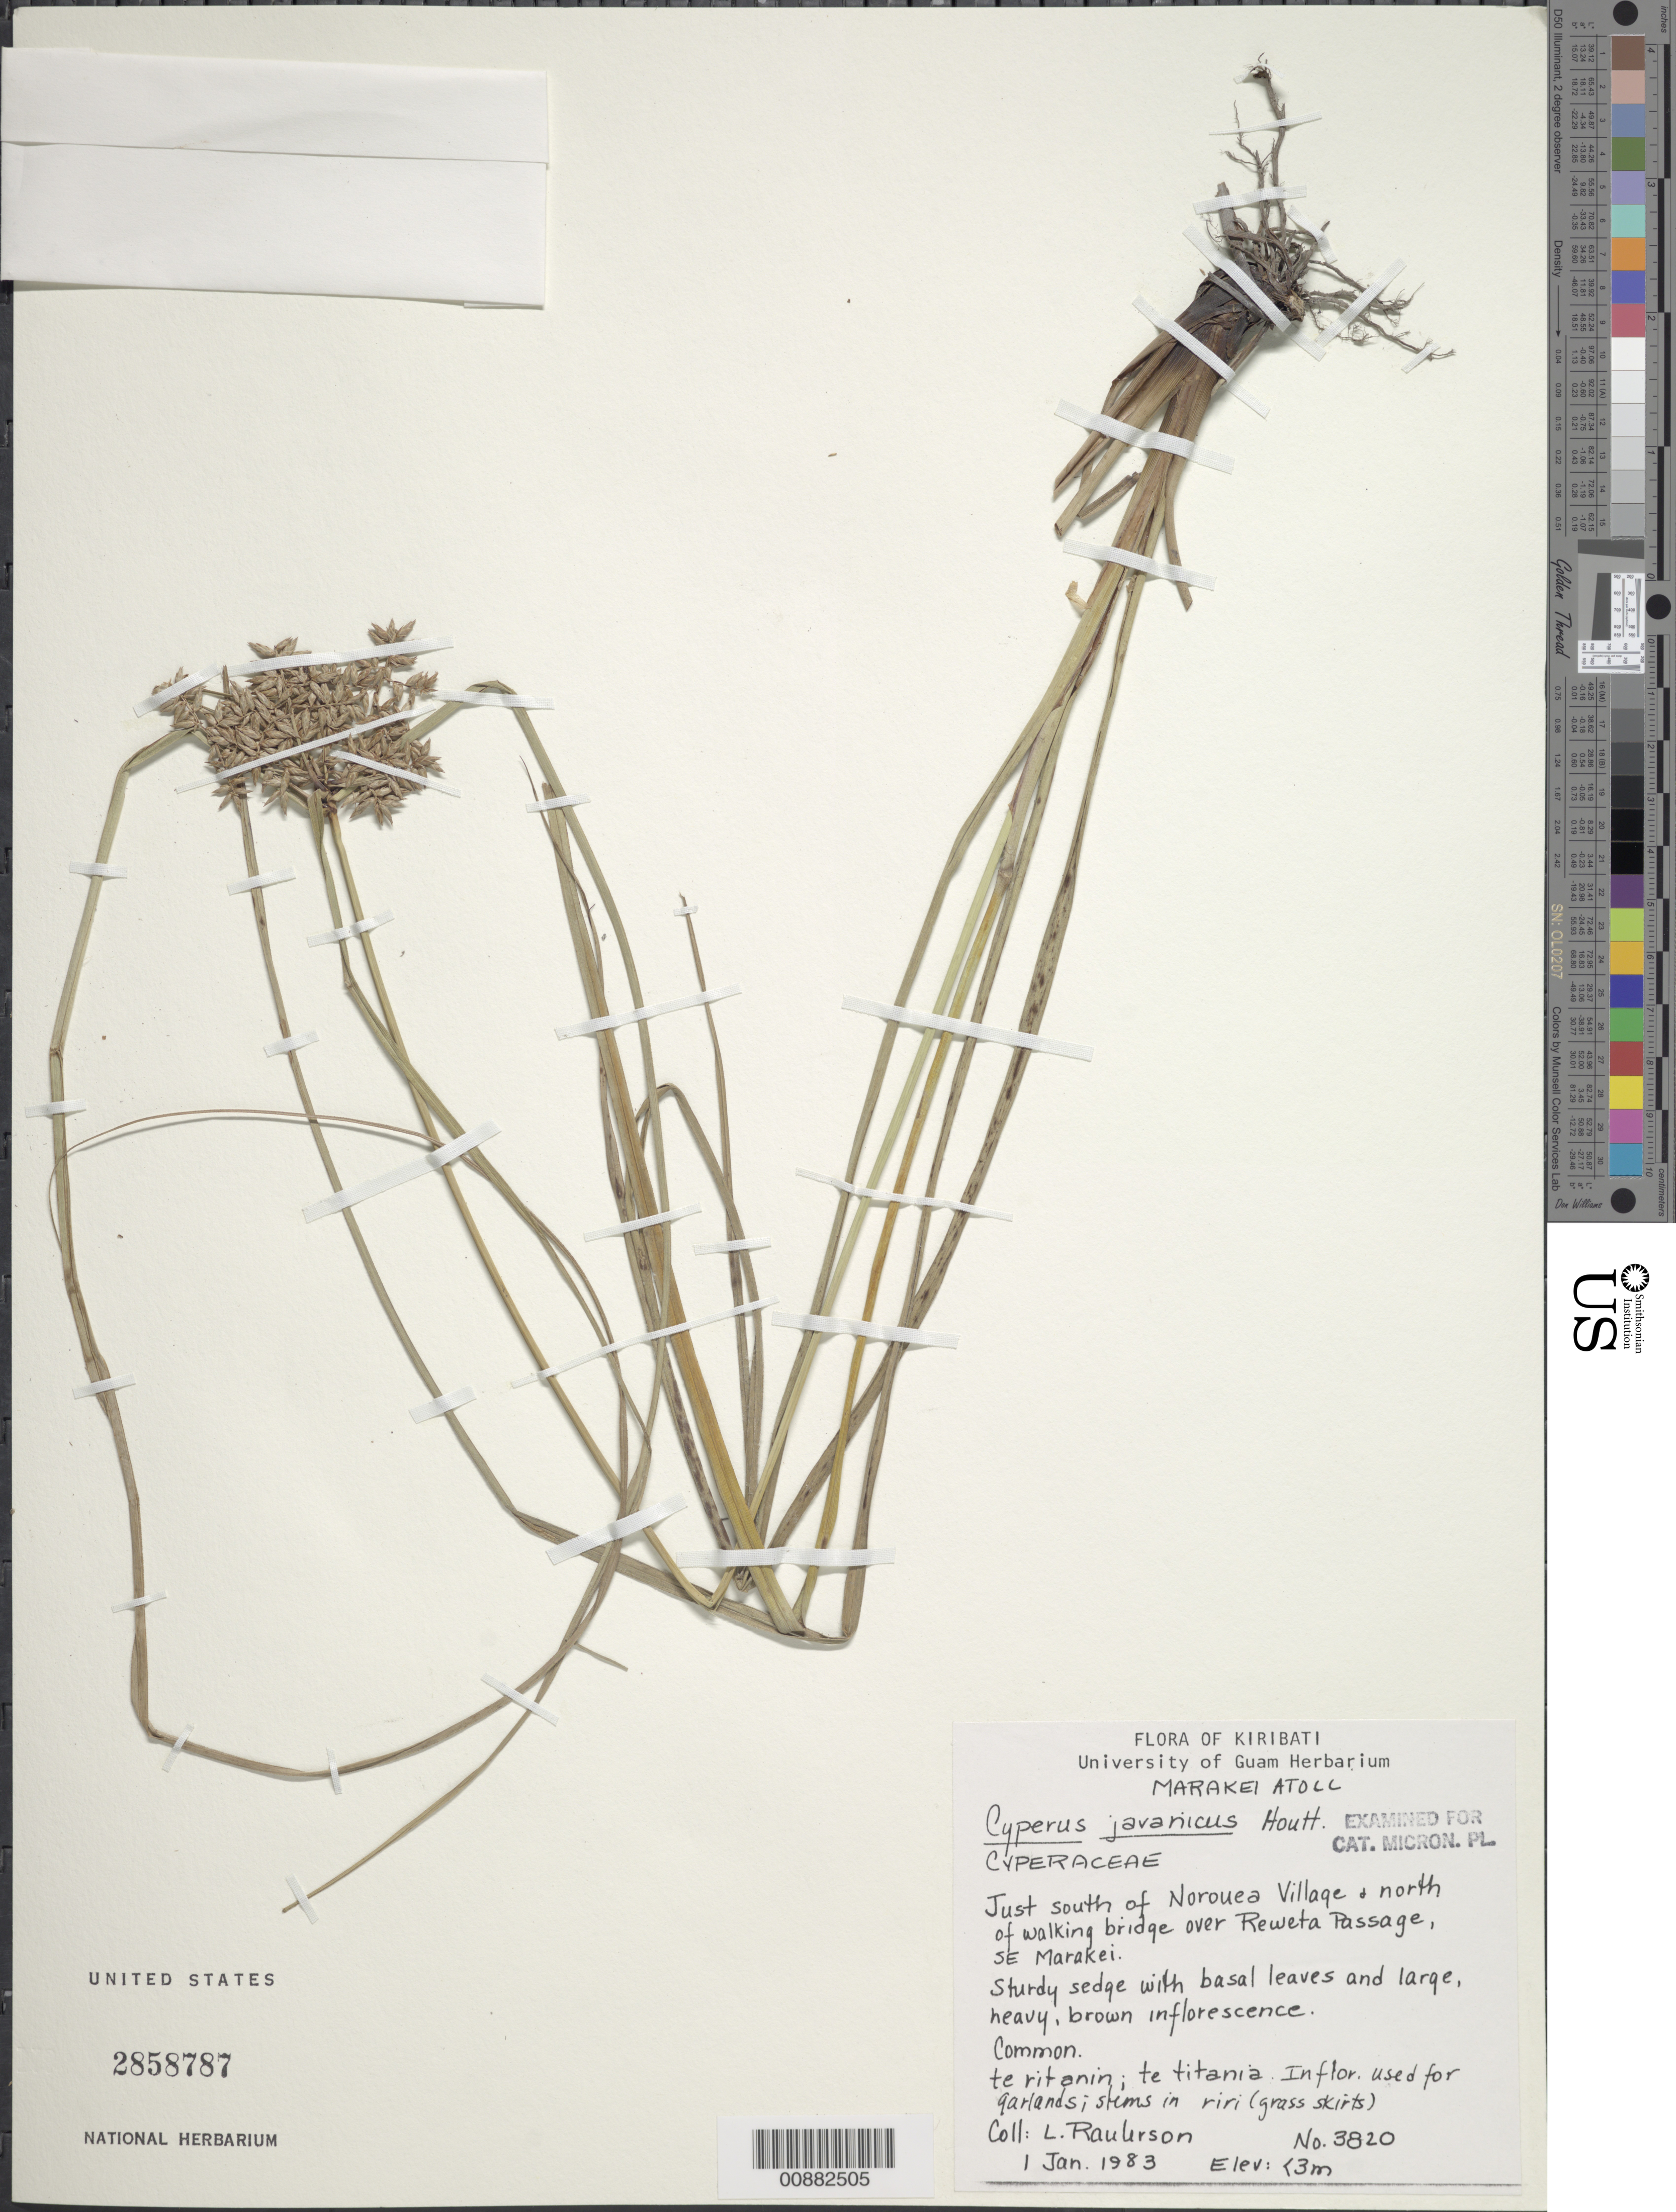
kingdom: Plantae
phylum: Tracheophyta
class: Liliopsida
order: Poales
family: Cyperaceae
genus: Cyperus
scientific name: Cyperus javanicus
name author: Houtt.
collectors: L. Raulerson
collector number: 3820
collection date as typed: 01 Jan 1983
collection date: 1983-01-01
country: Kiribati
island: Marakei Atoll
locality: Just S of Norouea Village & N of walking bridge over Reweta Passage, SE Marakei.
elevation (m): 3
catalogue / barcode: US 2858787